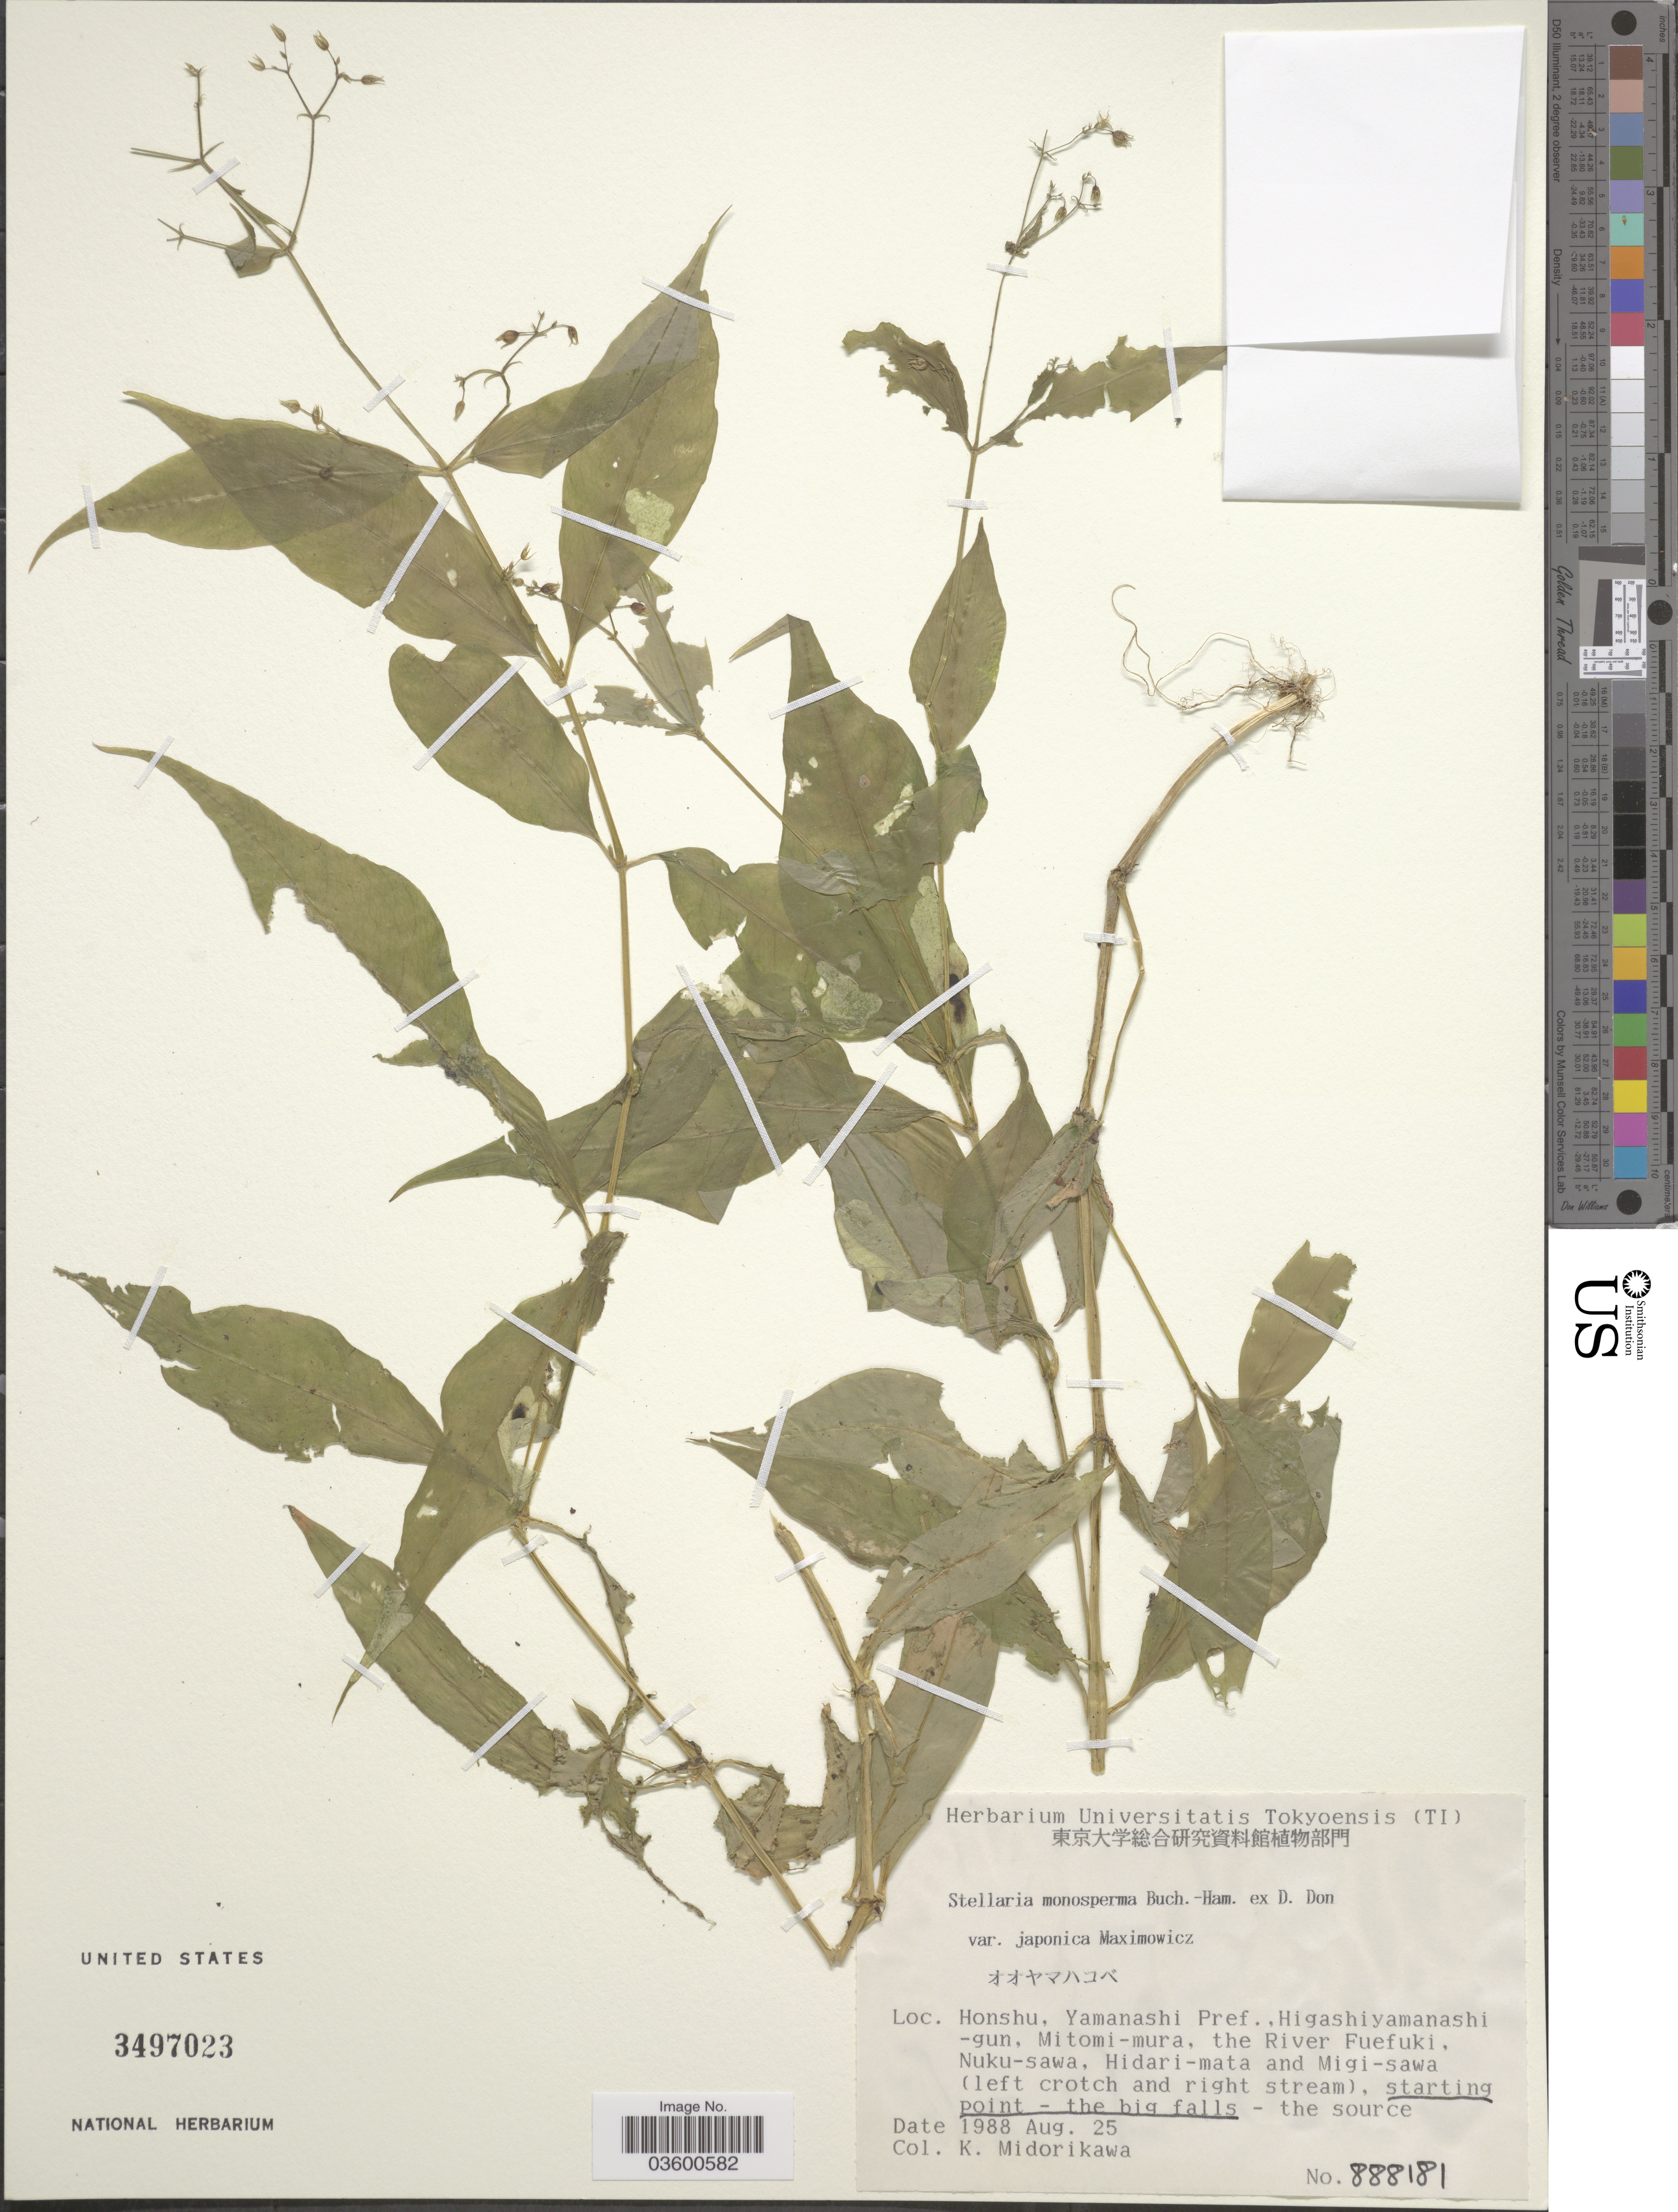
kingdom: Plantae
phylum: Tracheophyta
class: Magnoliopsida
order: Caryophyllales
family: Caryophyllaceae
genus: Schizotechium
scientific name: Schizotechium monospermum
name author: (Buch.-Ham. ex D. Don) Pusalkar & S.K. Srivast.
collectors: K. Midorikawa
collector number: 888181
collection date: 1988-08-25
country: Japan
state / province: Yamanasi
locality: Honshu, Yamanashi Pref., Higashiyamanashi-gun, Mitomi-mura, the River Fuefuki, Nuku-sawa, Hidari-mata and Migi-sawa (left crotch and right stream), starting point - the big falls.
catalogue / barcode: US 3497023